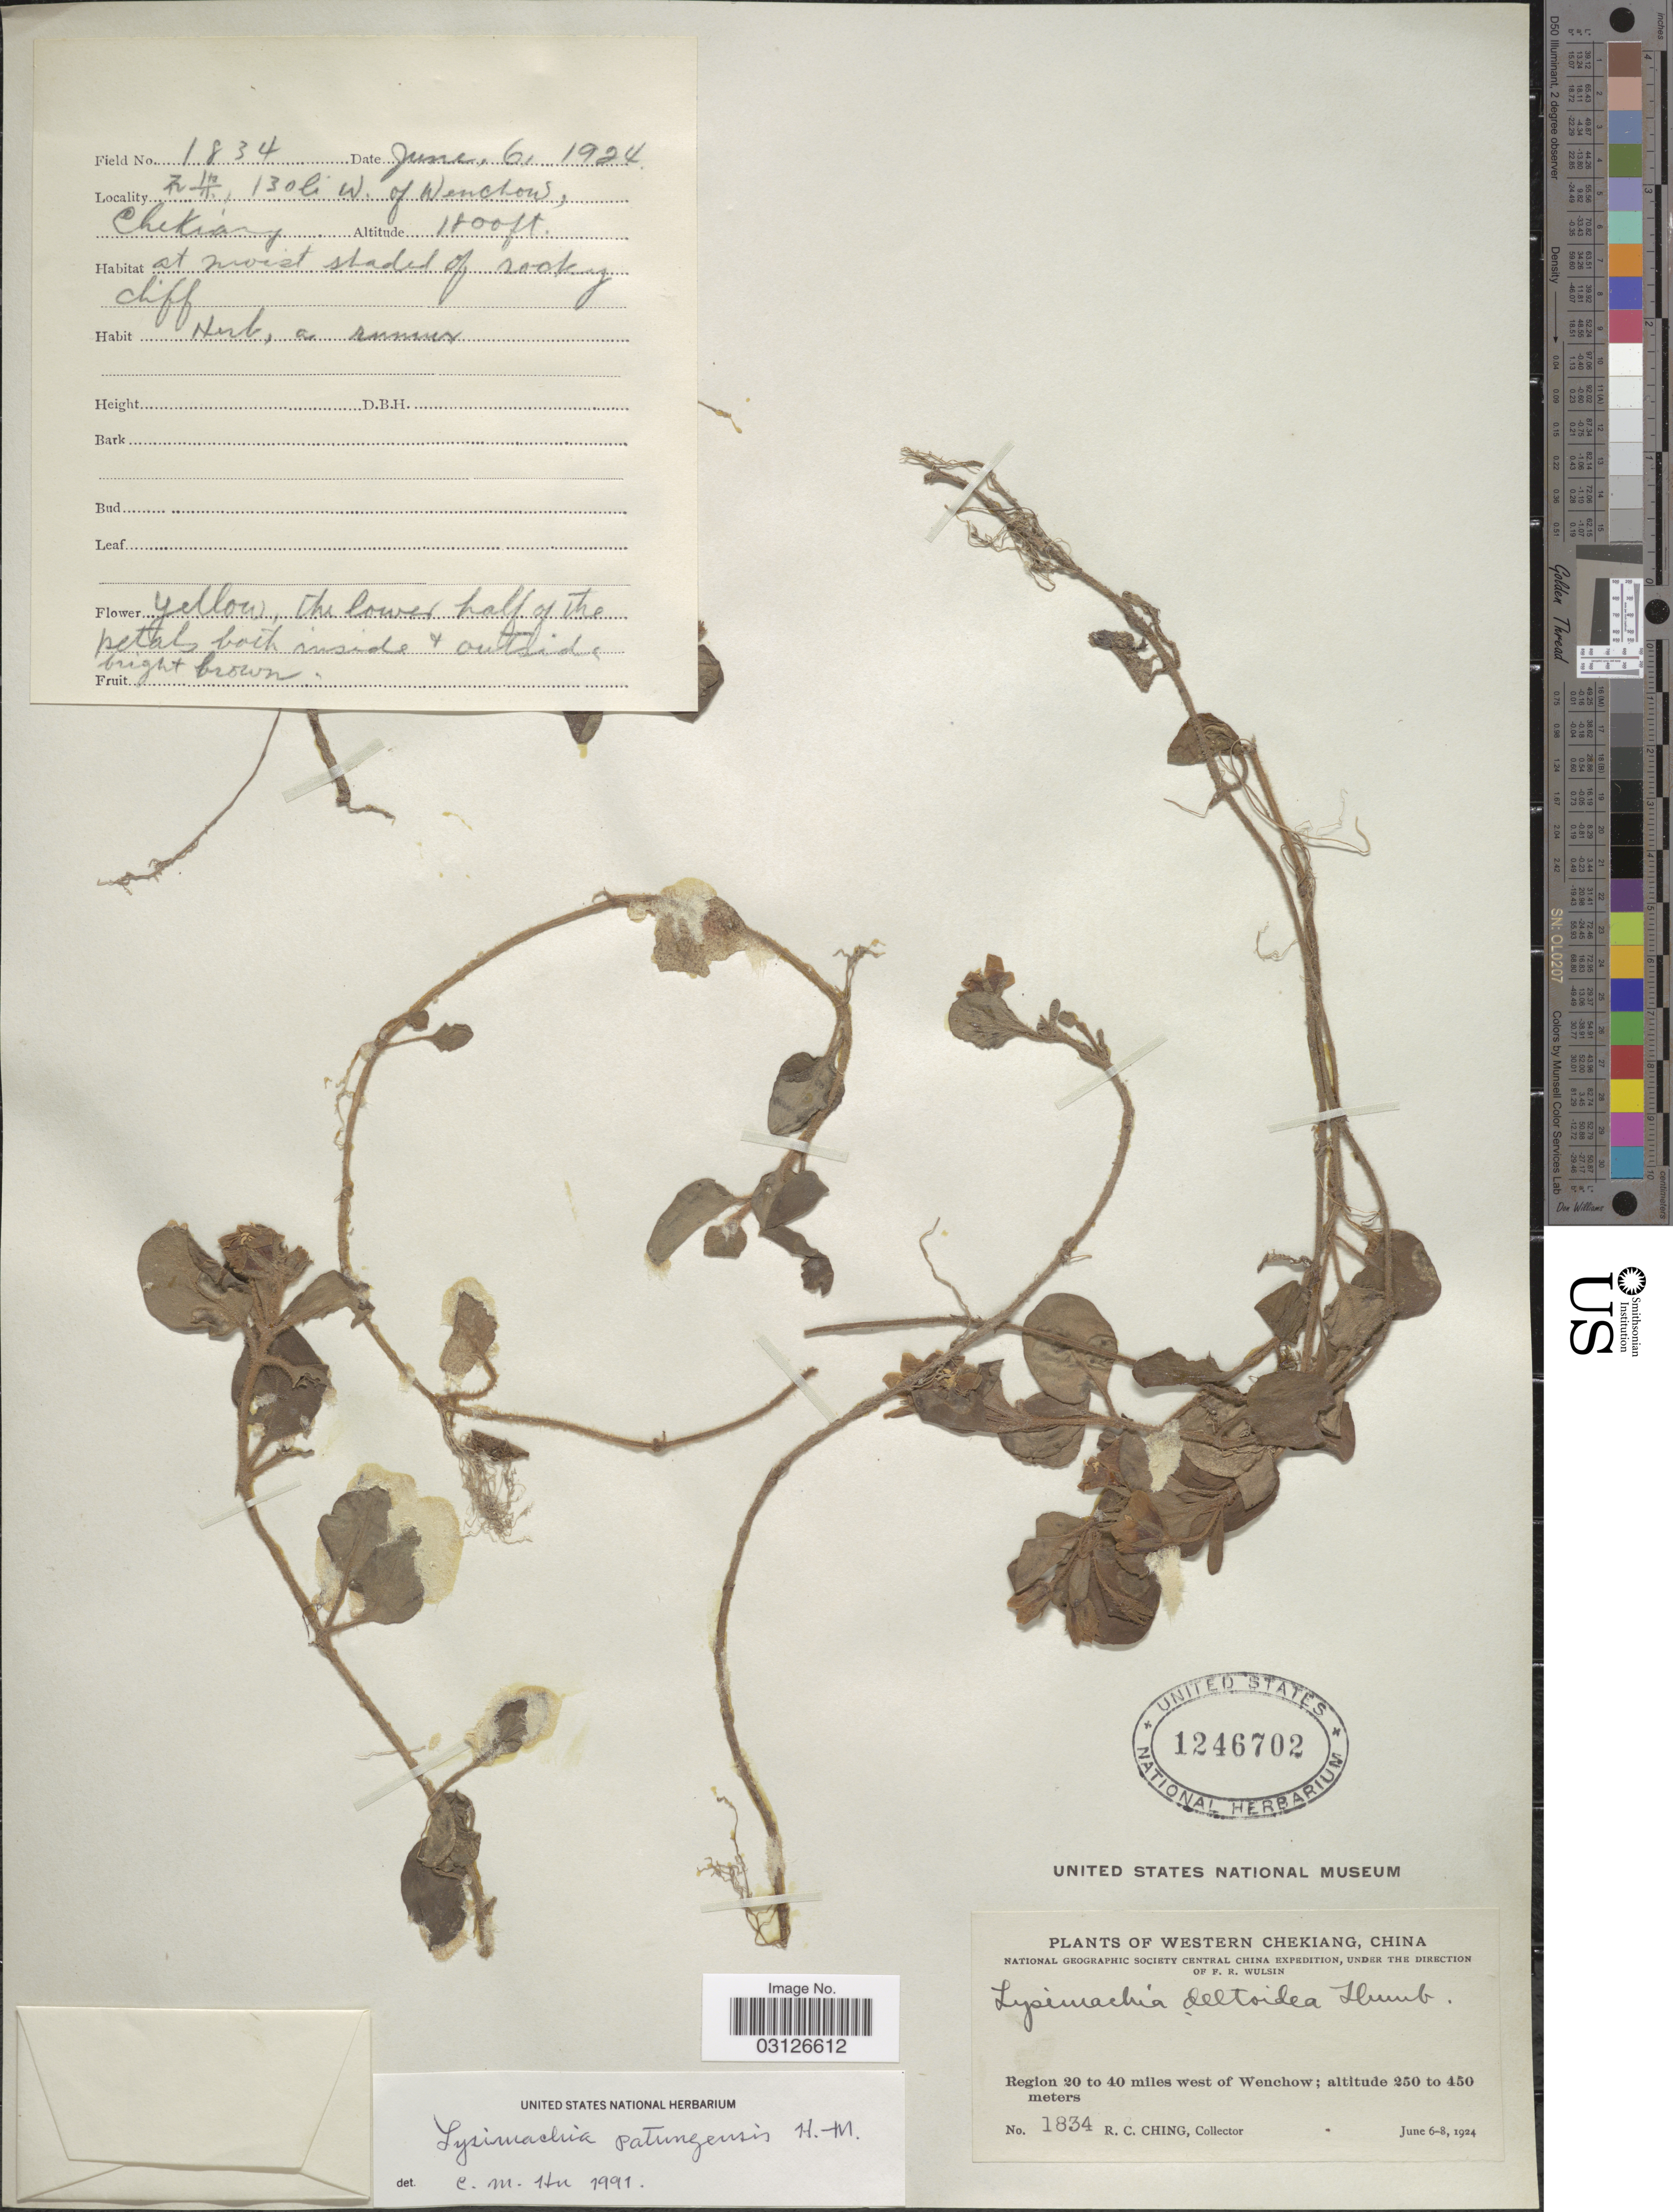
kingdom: Plantae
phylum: Tracheophyta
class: Magnoliopsida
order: Ericales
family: Primulaceae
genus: Lysimachia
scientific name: Lysimachia patungensis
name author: Hand.-Mazz.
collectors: R. C. Ching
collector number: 1834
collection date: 1924-06-06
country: China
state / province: Zhejiang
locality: Shiranxiang. 130 li. W. of Wenchow (region 20 to 40 miles west of Wenchow). Western Chongqing.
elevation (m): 250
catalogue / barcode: US 1246702